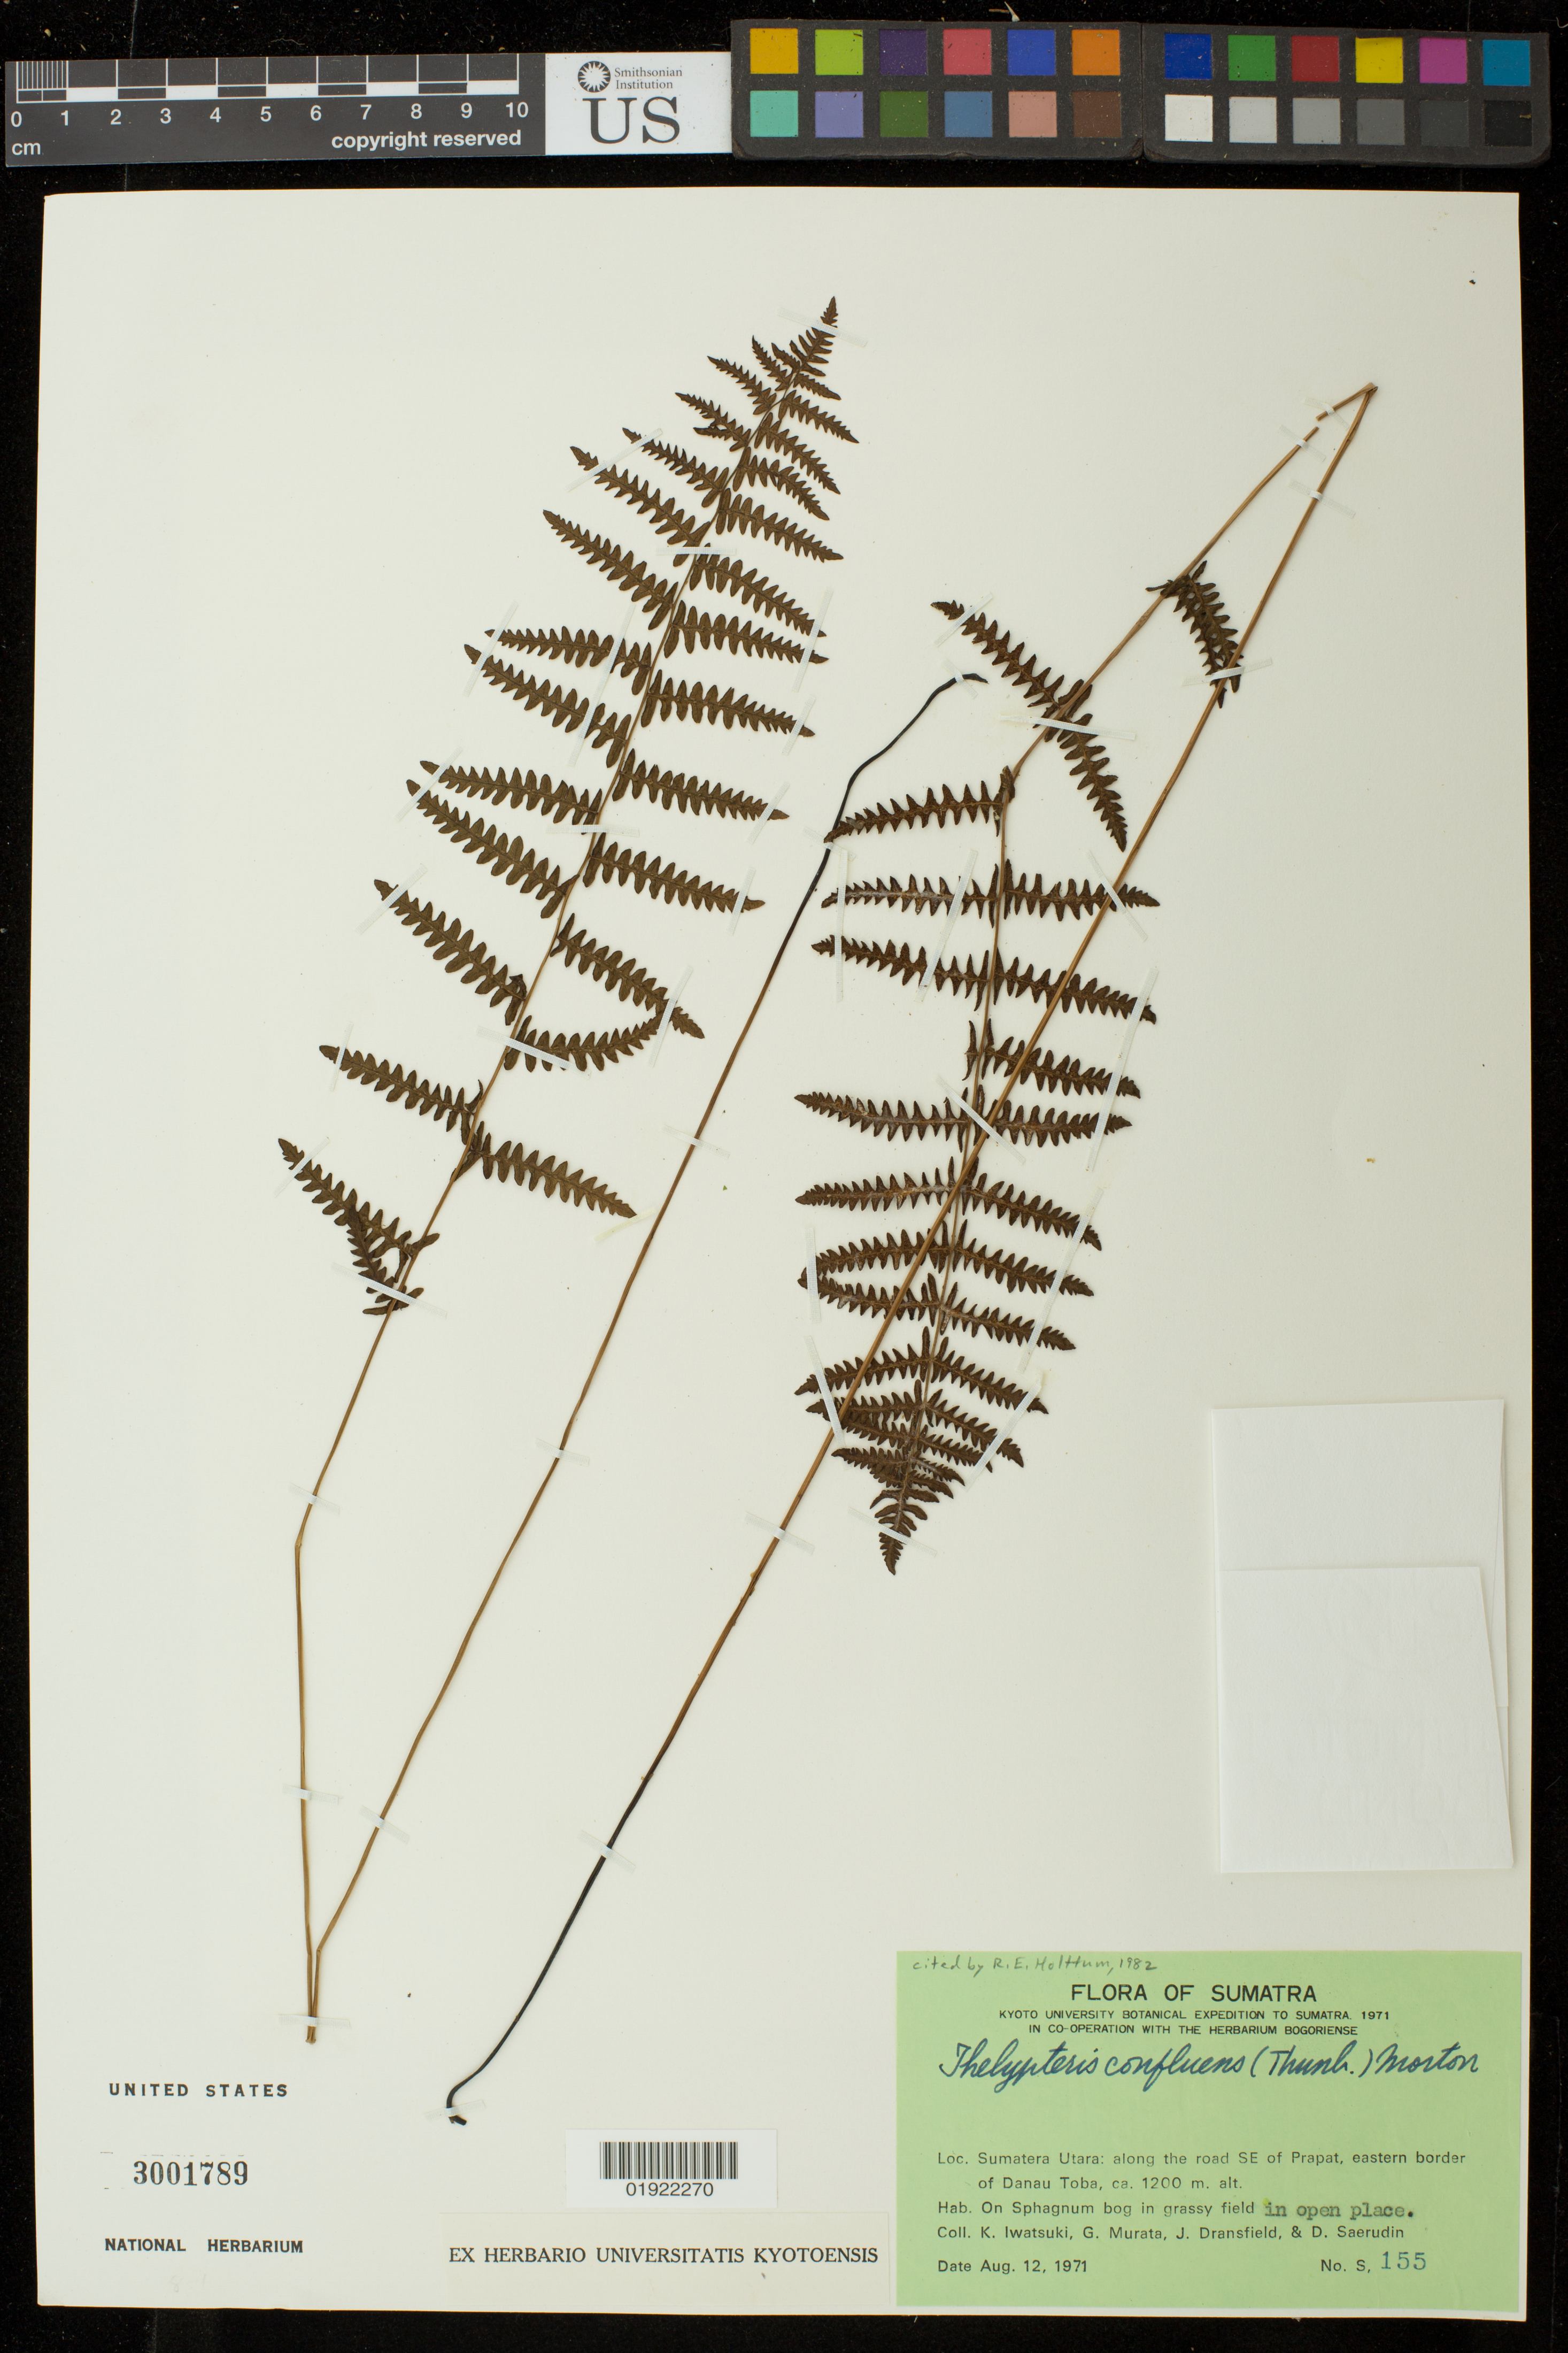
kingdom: Plantae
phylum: Tracheophyta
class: Polypodiopsida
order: Polypodiales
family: Thelypteridaceae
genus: Thelypteris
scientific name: Thelypteris confluens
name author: (Thunb.) C.V. Morton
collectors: K. Iwatsuki, G. Murata, J. Dransfield & D. Saerudin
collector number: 155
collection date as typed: Aug. 12, 1971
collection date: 1971-08-12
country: Indonesia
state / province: Sumatra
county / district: Sumatera Utara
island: Sumatra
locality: along the road SE of Prapat, eastern border of Danau Toba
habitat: on Sphagnum bog in grassy field in open place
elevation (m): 1200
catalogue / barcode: US 3001789